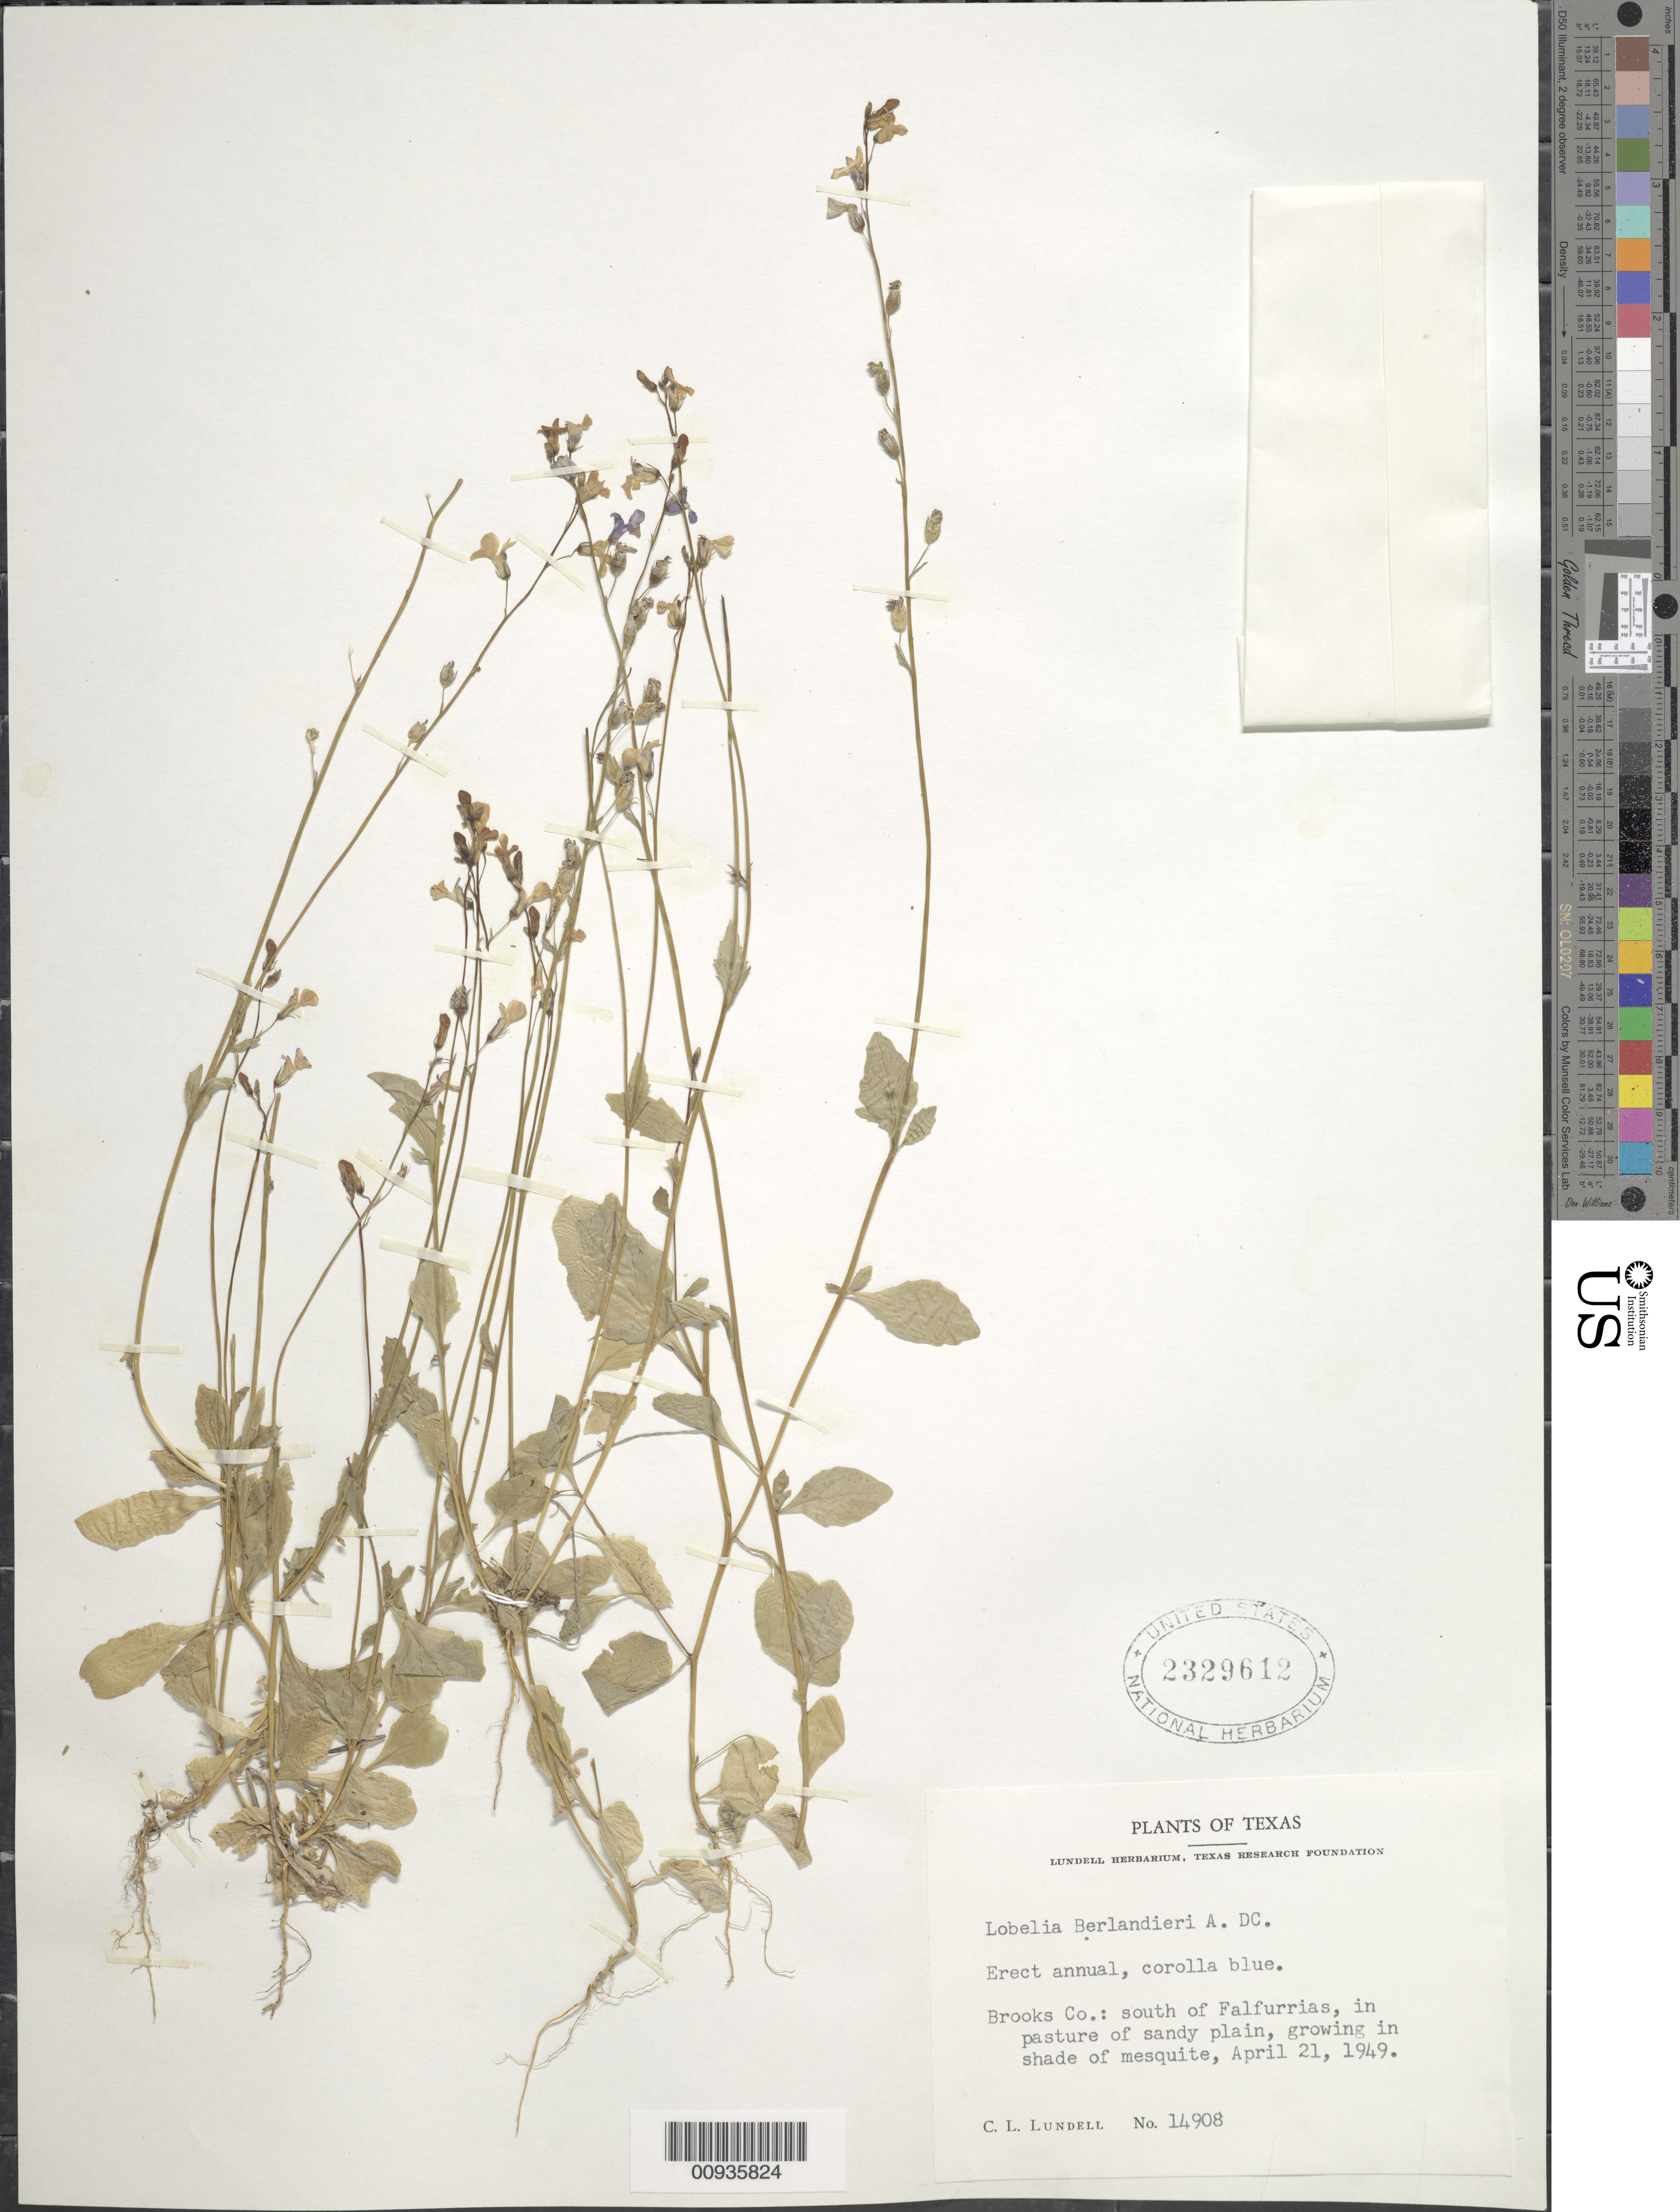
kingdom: Plantae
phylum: Tracheophyta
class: Magnoliopsida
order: Asterales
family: Campanulaceae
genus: Lobelia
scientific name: Lobelia berlandieri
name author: A. DC.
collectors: C. L. Lundell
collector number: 14908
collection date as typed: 21 Apr 1949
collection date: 1949-04-21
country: United States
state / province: Texas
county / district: Brooks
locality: South of Falfurrias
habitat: in pasture of sandy plain growing in shade of mesquite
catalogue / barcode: US 2329612